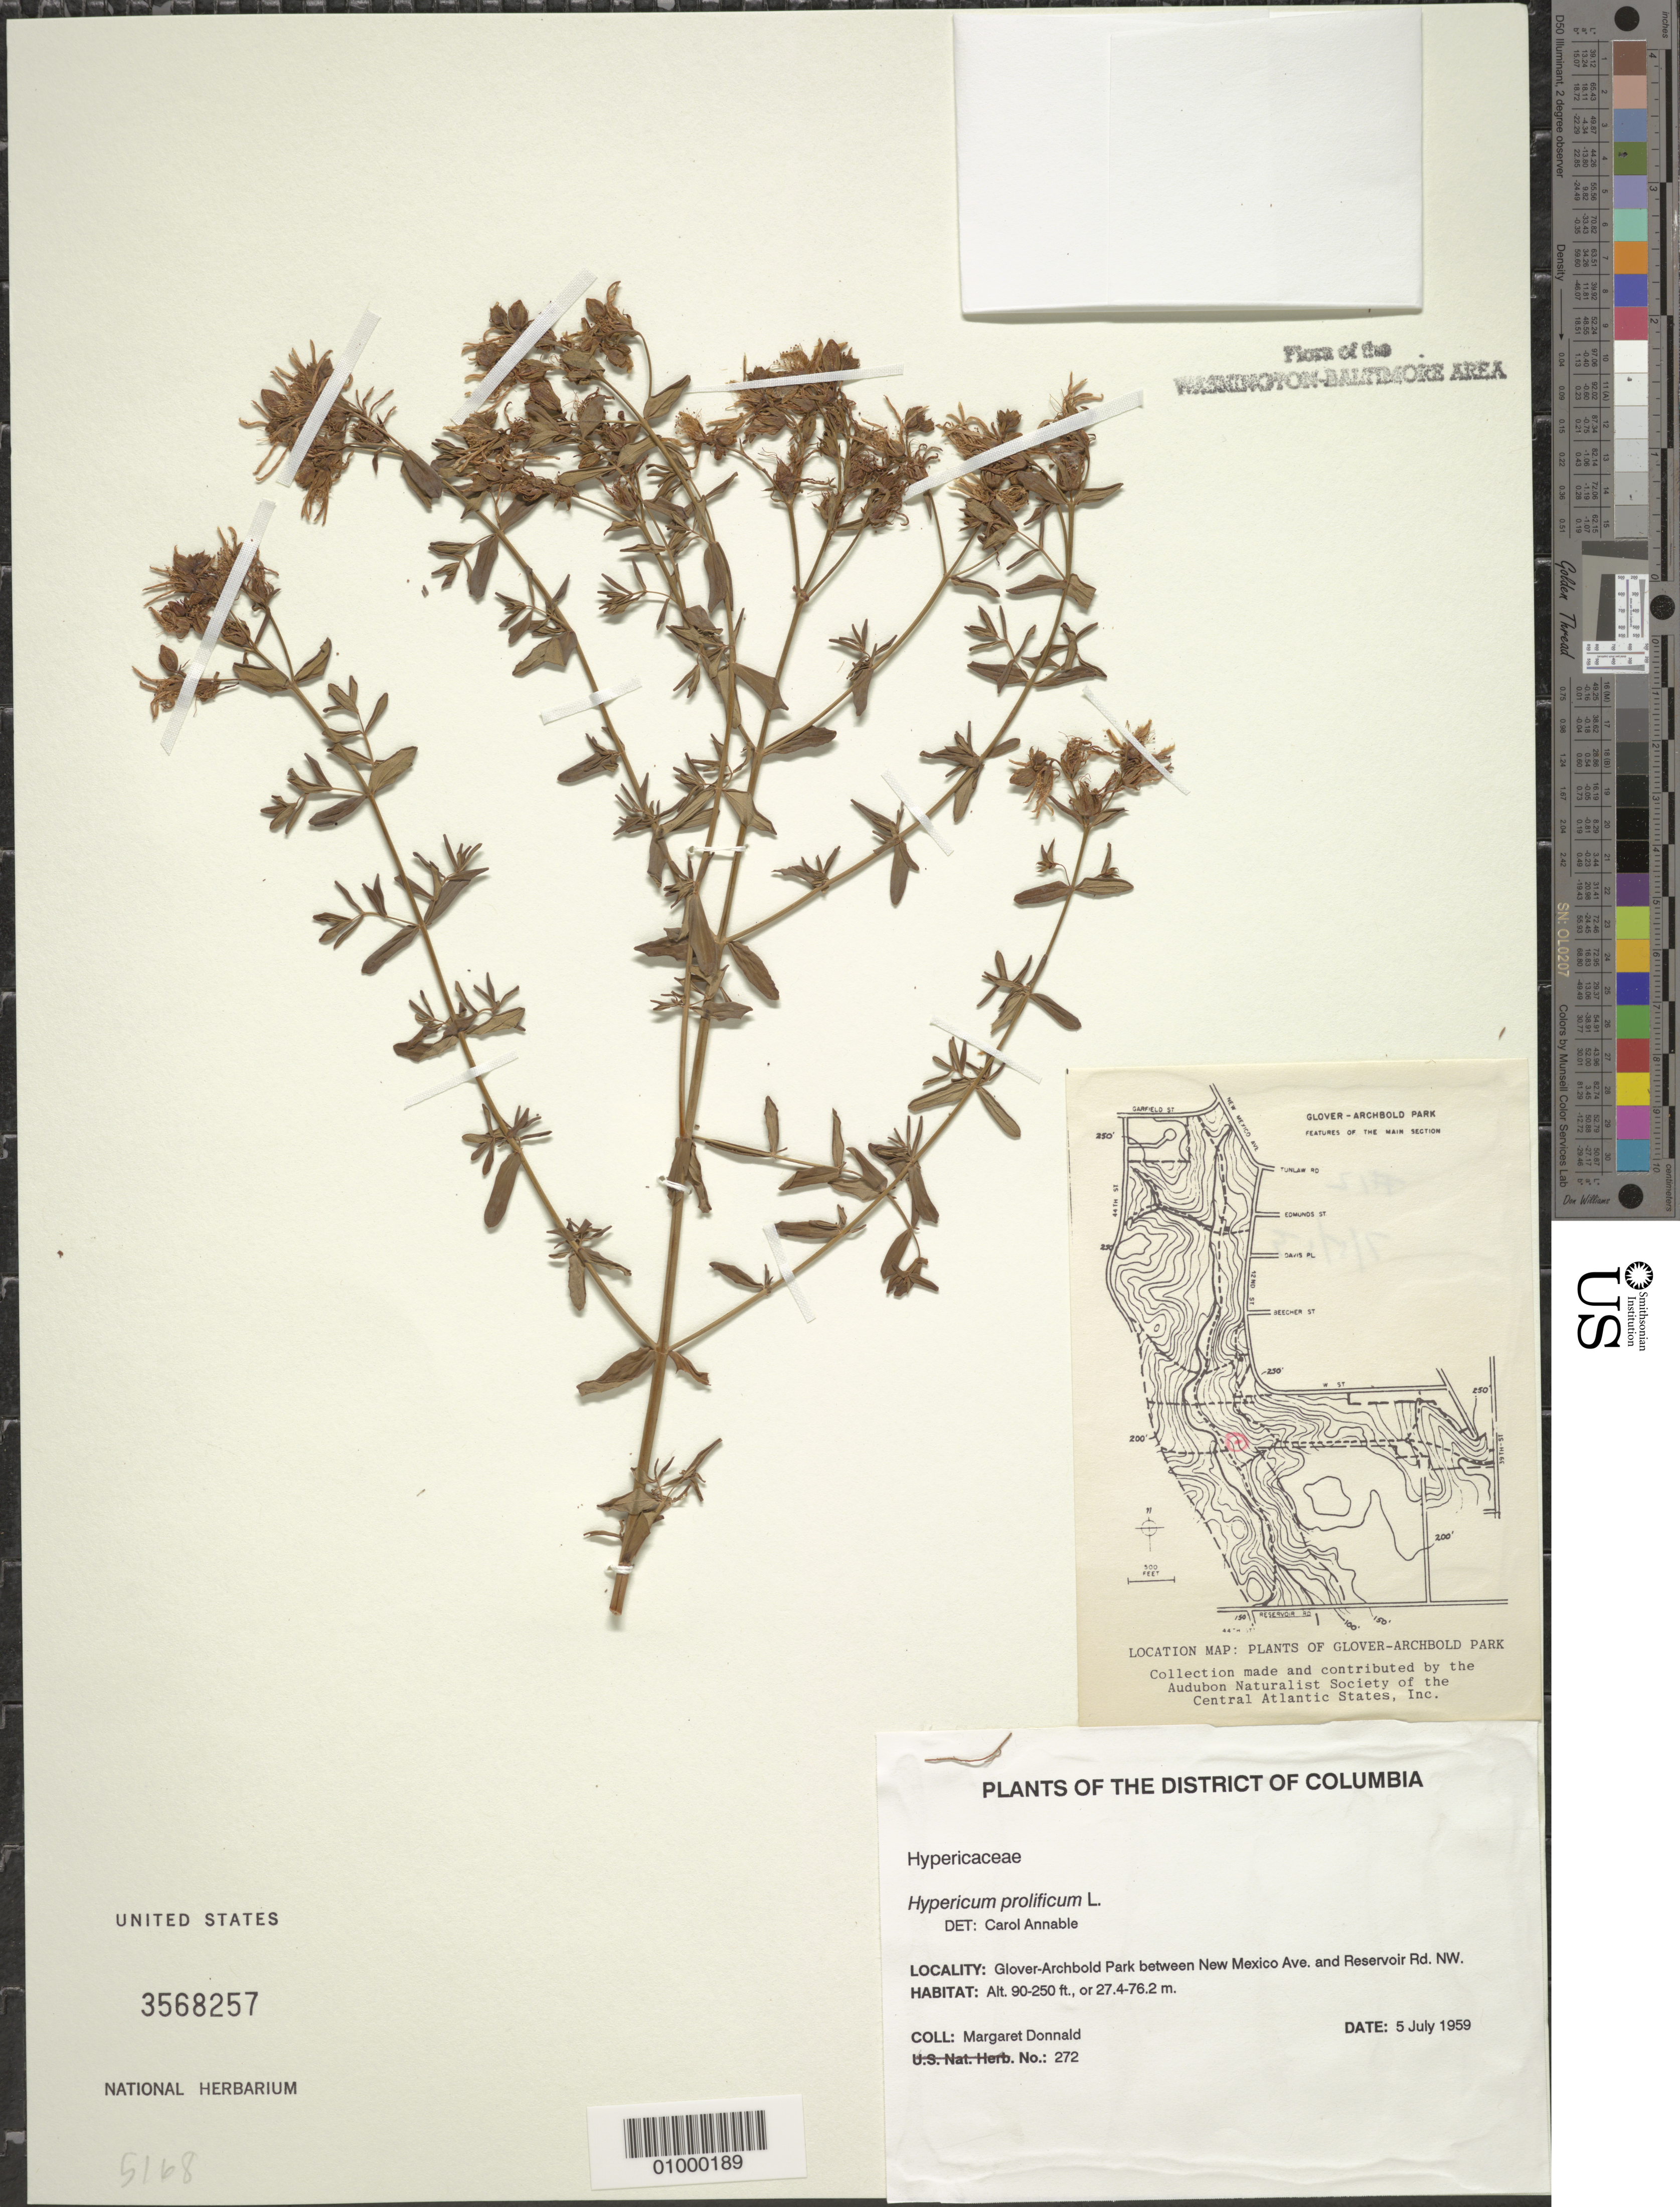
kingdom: Plantae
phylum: Tracheophyta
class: Magnoliopsida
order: Malpighiales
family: Hypericaceae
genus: Hypericum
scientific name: Hypericum prolificum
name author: L.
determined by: Annable, C. R.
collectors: M. Donnald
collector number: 272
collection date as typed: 5 July 1959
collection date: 1959-07-05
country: United States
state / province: District of Columbia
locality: Glover-Archbold Park between New Mexico Avenue and Reservoir Road NW.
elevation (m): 27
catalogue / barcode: US 3568257